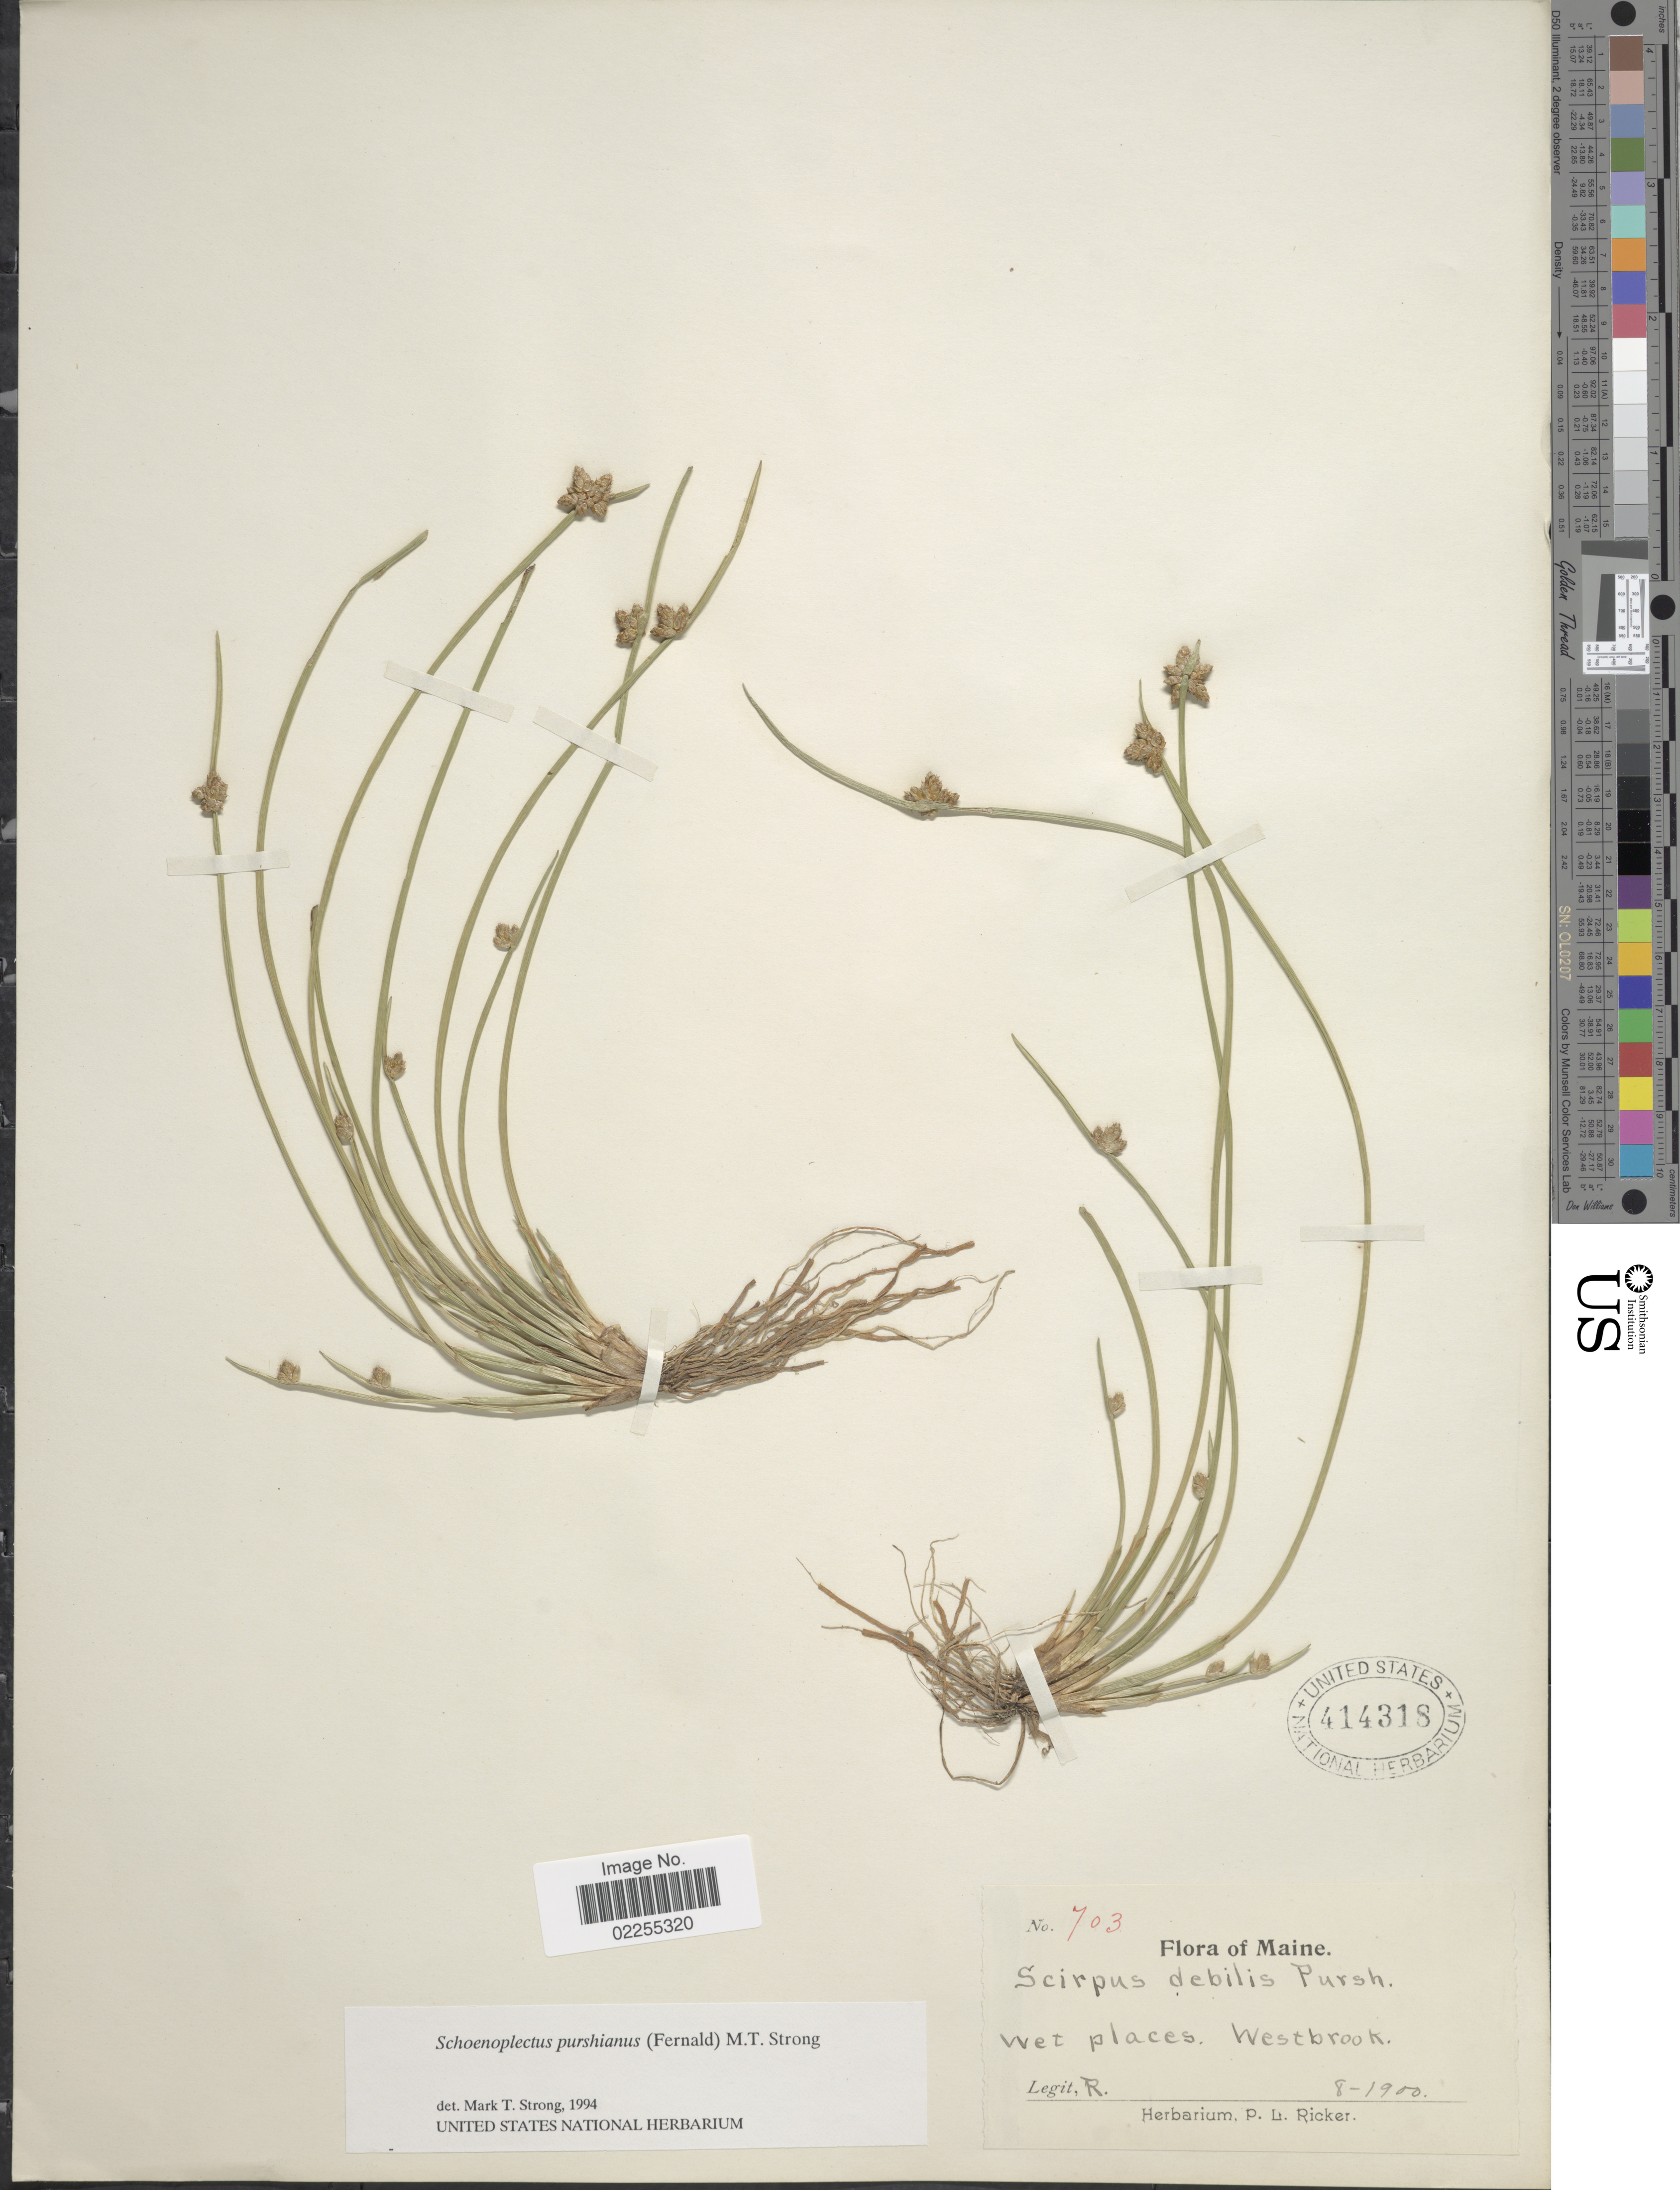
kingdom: Plantae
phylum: Tracheophyta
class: Liliopsida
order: Poales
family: Cyperaceae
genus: Schoenoplectus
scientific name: Schoenoplectus purshianus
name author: (Fernald) M.T. Strong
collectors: P. Ricker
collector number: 703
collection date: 1900-08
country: United States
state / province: Maine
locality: Westbrook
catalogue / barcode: US 414318